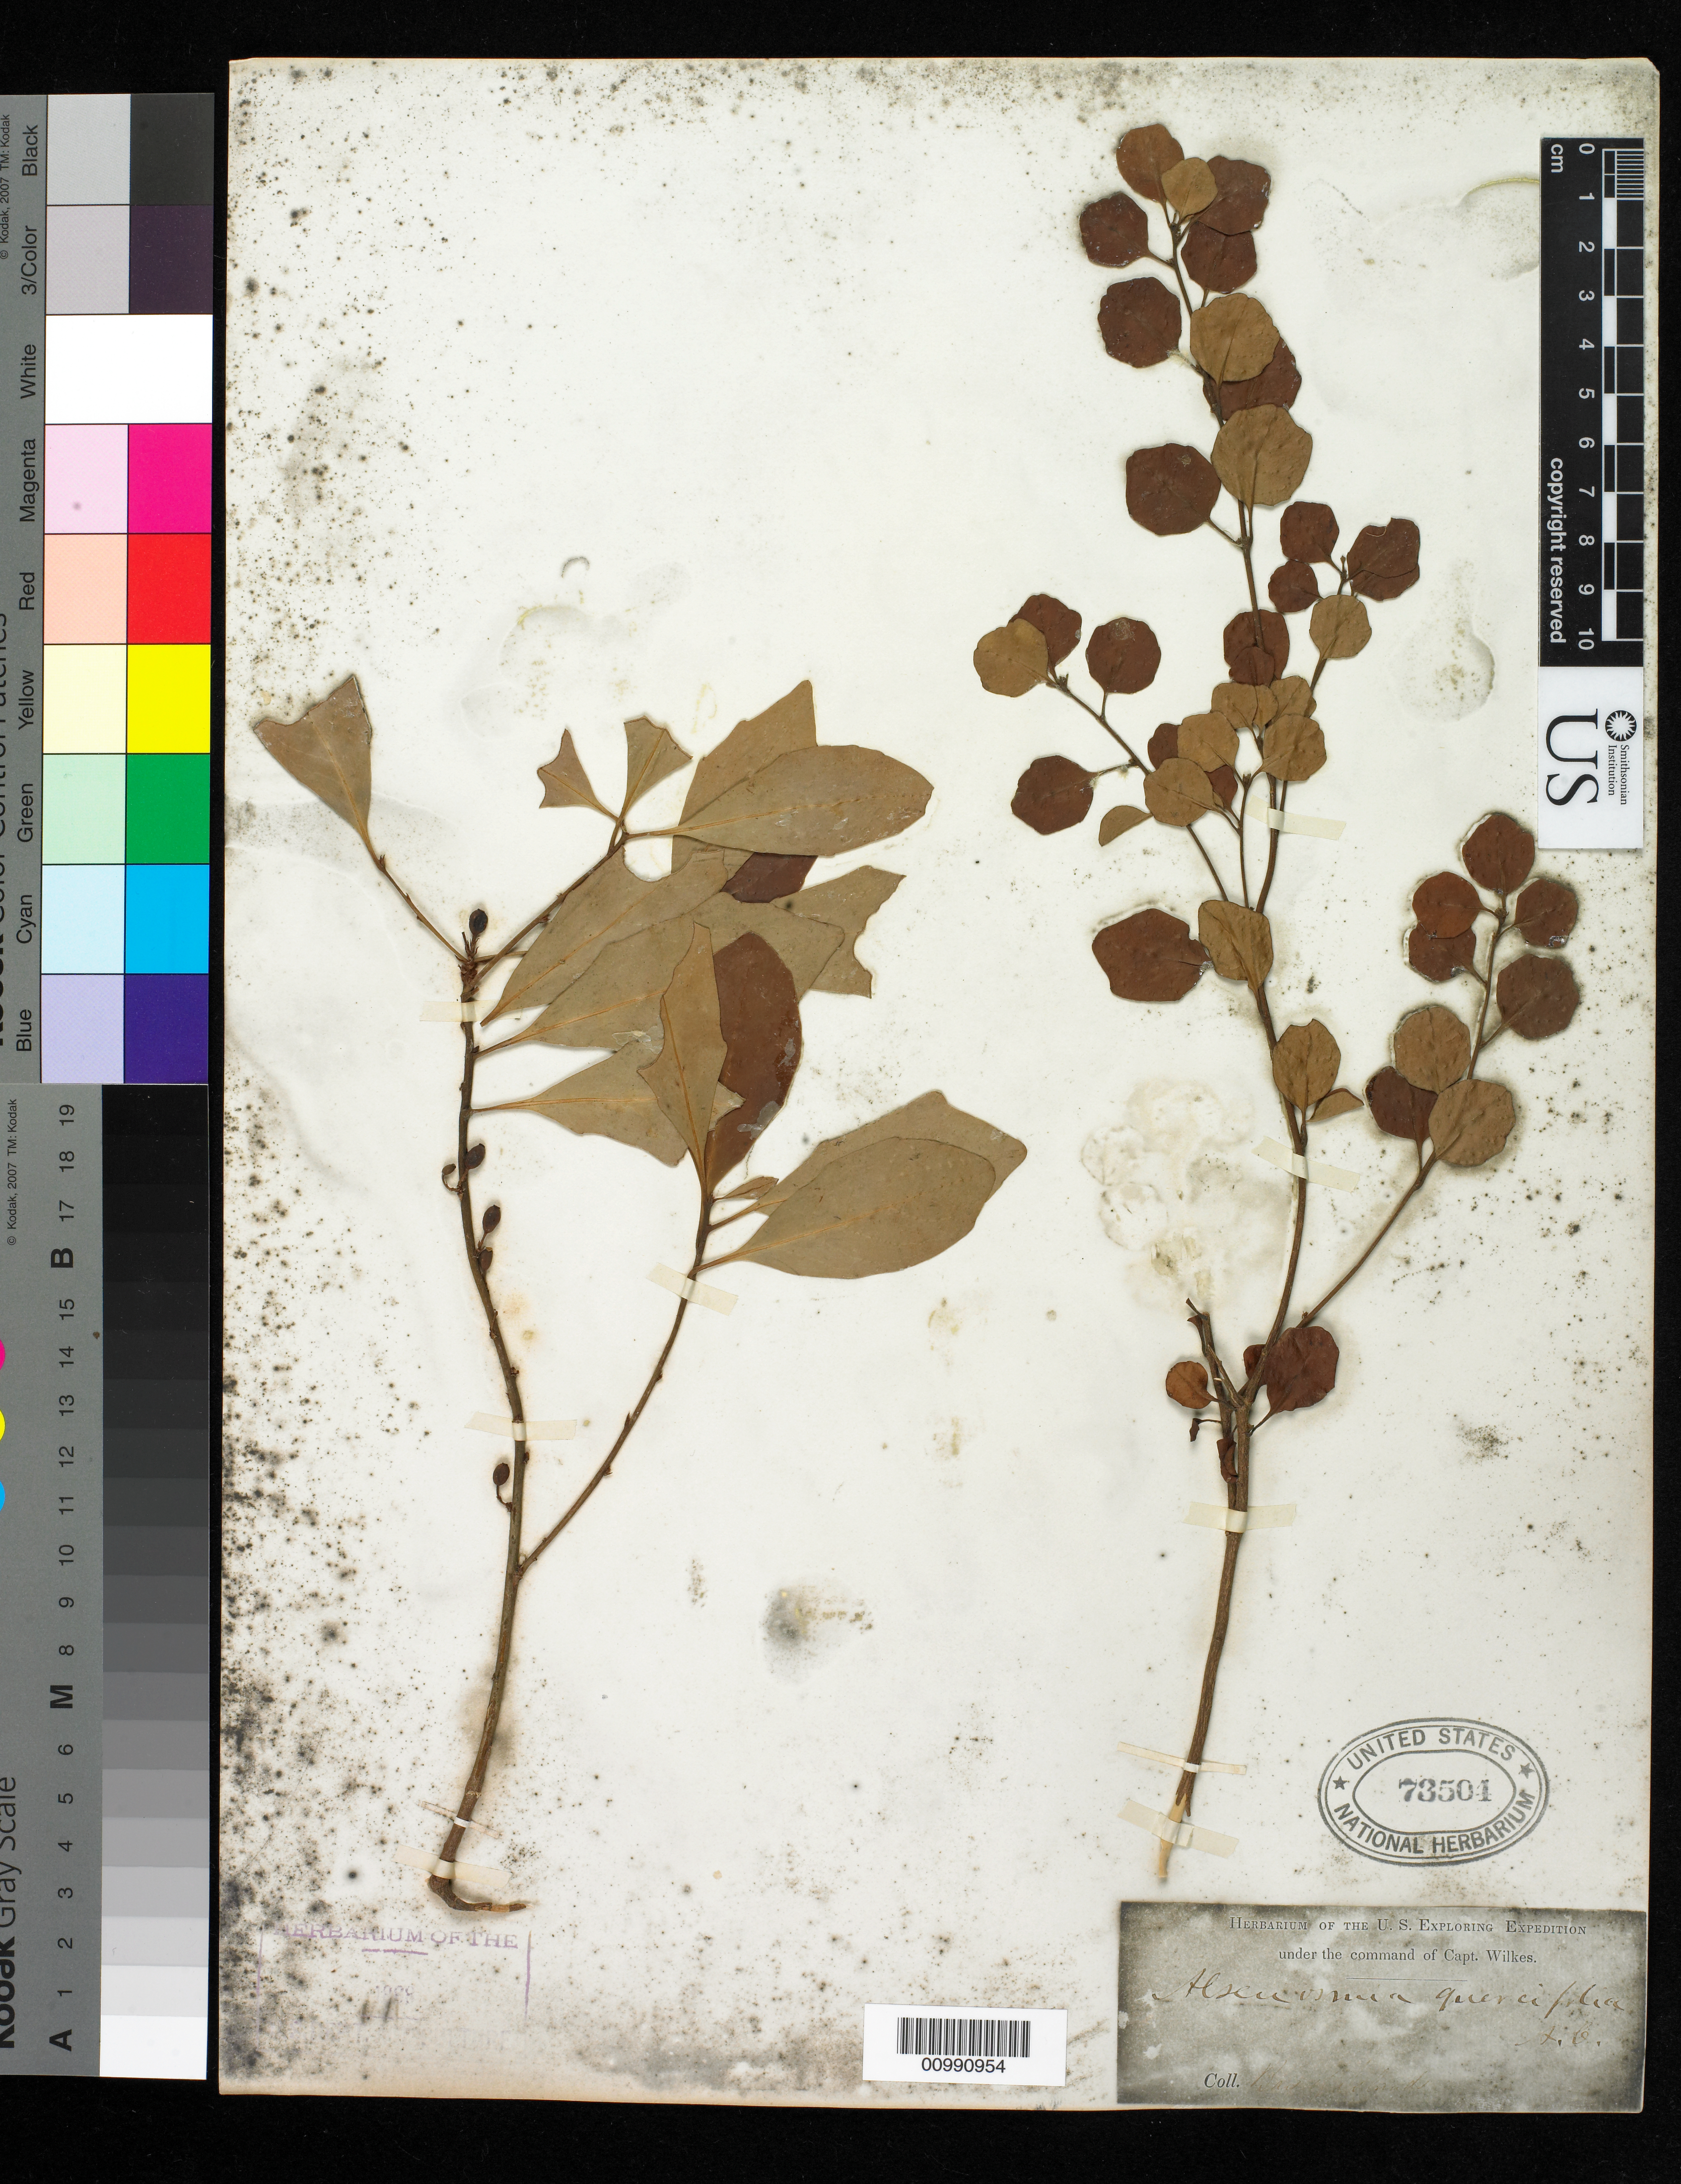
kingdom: Plantae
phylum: Tracheophyta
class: Magnoliopsida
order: Asterales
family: Alseuosmiaceae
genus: Alseuosmia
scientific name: Alseuosmia quercifolia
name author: A. Cunn.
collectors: Wilkes Explor. Exped.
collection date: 1838/1842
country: New Zealand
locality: Bay of Islands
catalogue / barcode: US 73504